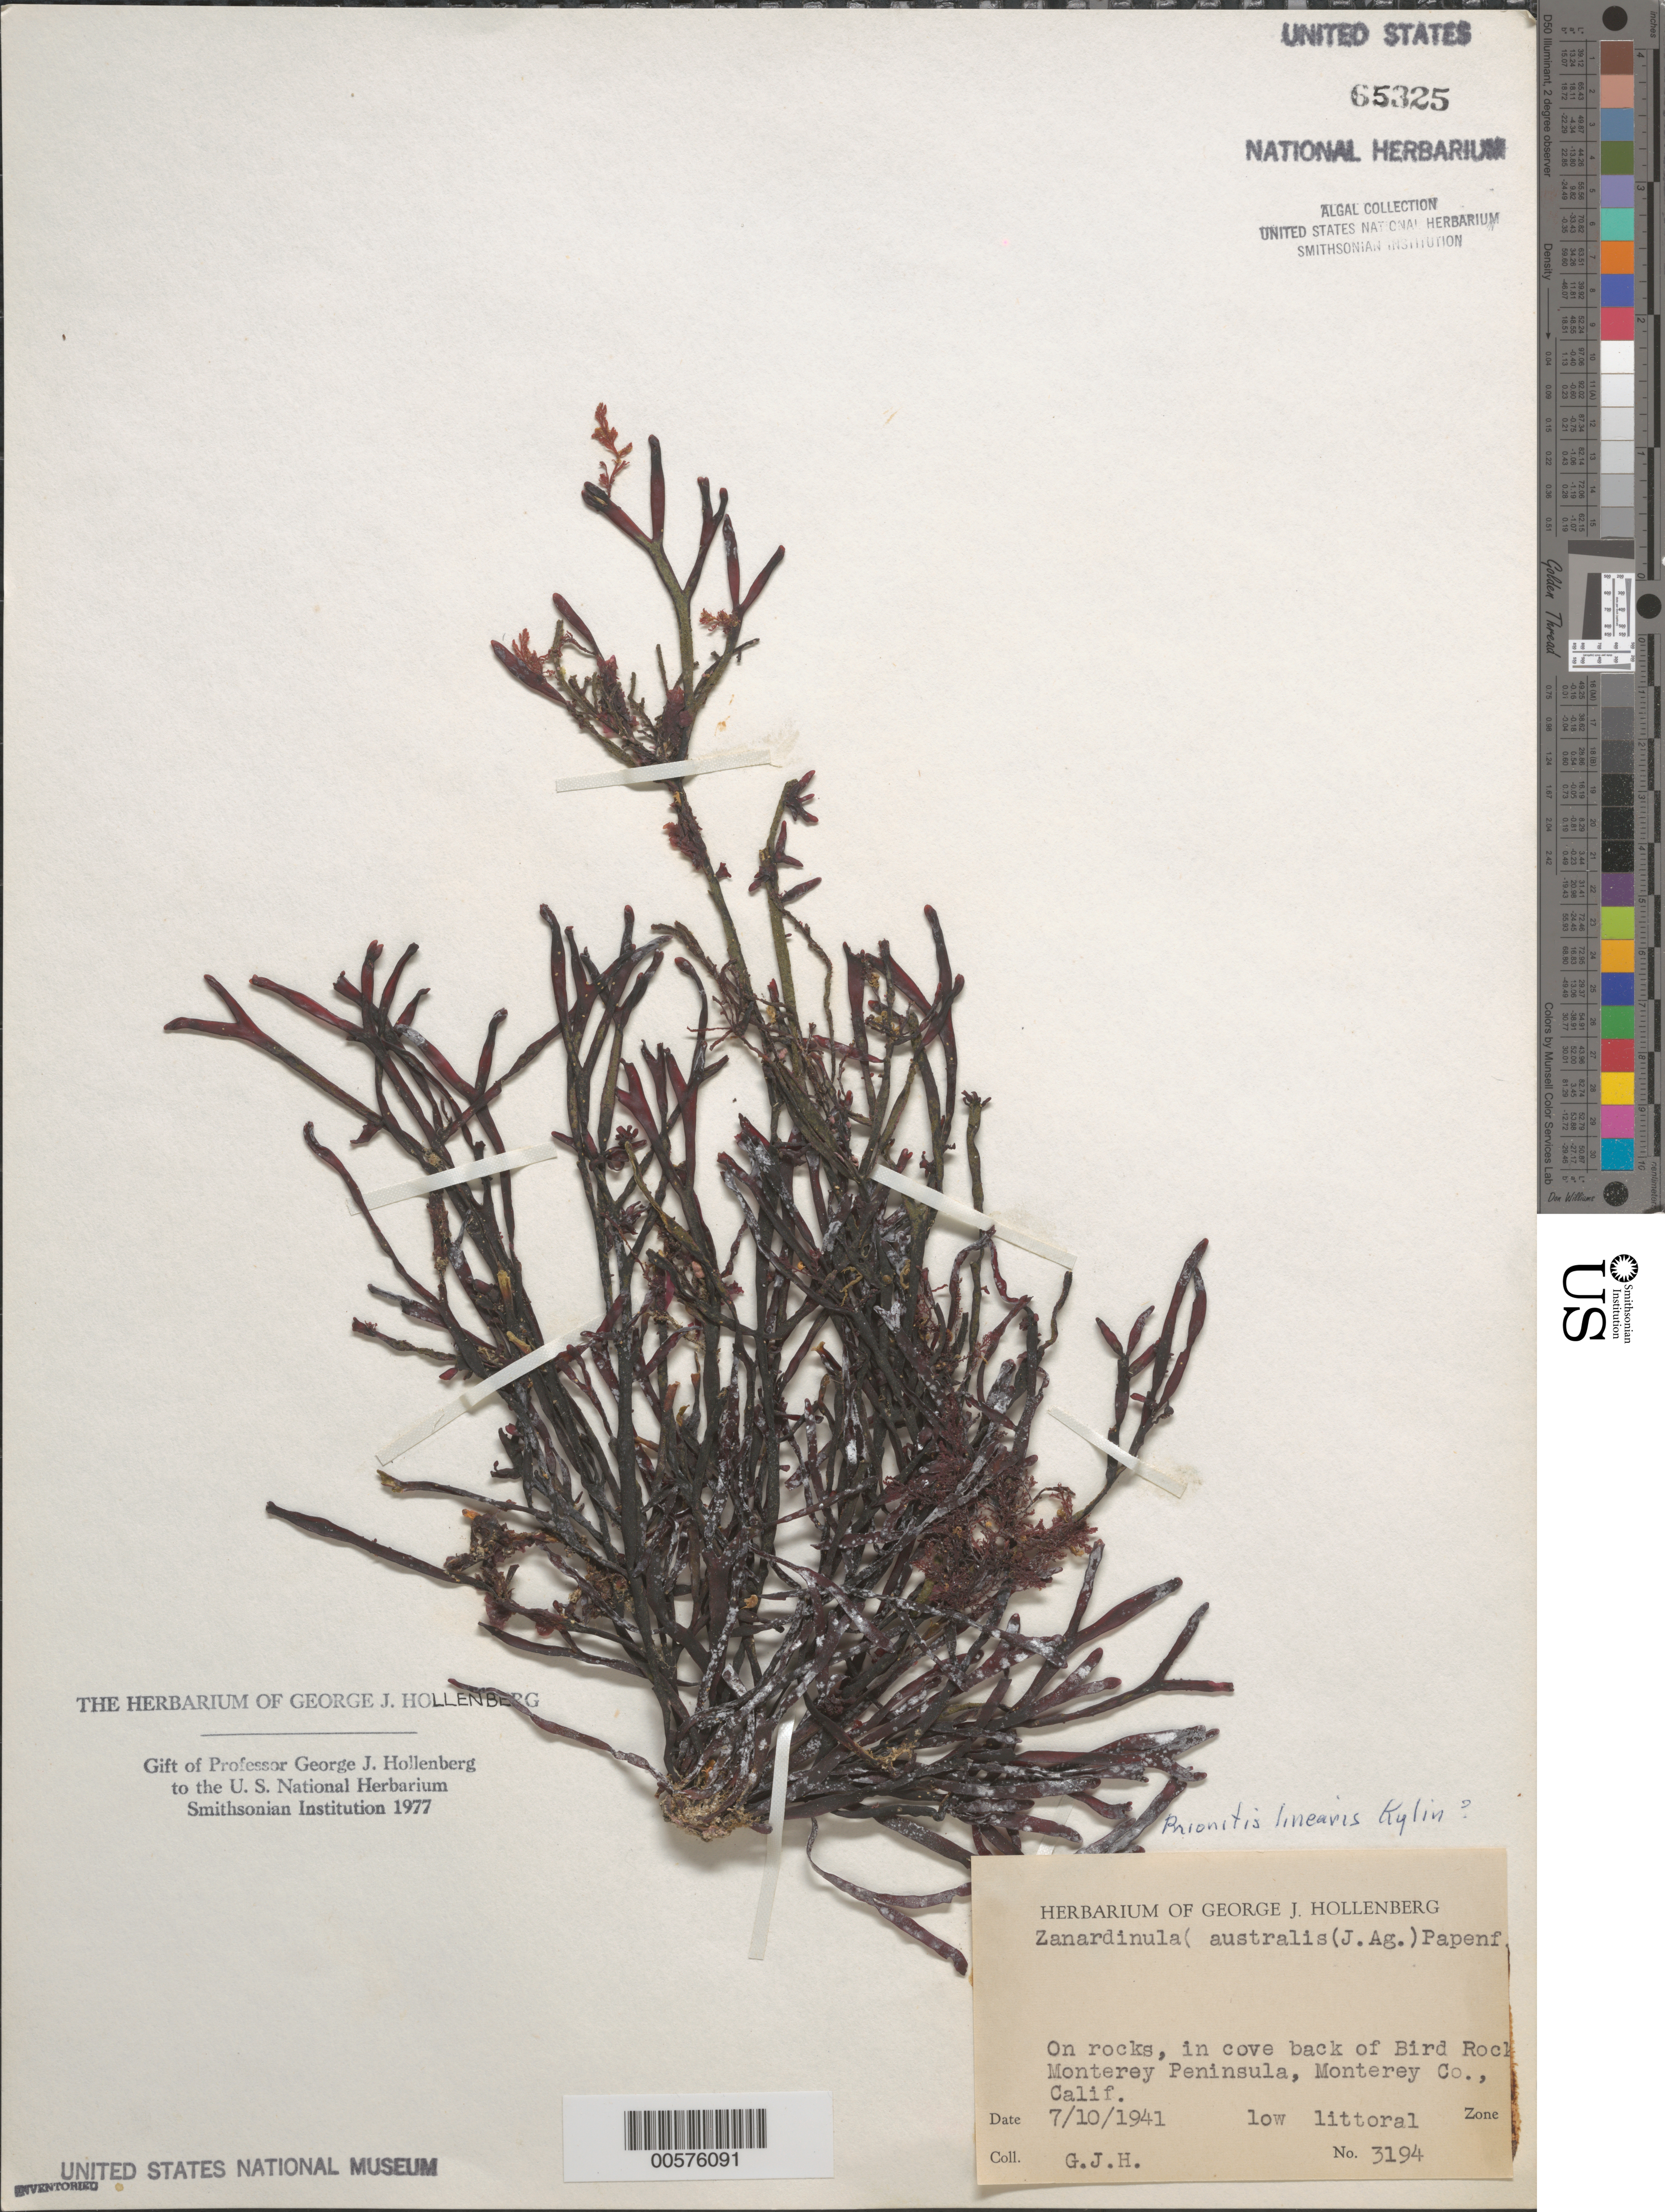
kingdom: Plantae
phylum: Rhodophyta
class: Florideophyceae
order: Cryptonemiales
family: Cryptonemiaceae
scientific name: Prionitis linearis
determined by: Hollenberg, George J.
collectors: G. Hollenberg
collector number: GJH 3194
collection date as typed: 10 Jul 1941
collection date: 1941-07-10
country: United States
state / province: California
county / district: Monterey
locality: Cove behind Bird Rock, Monterey Peninsula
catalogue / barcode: US 65325